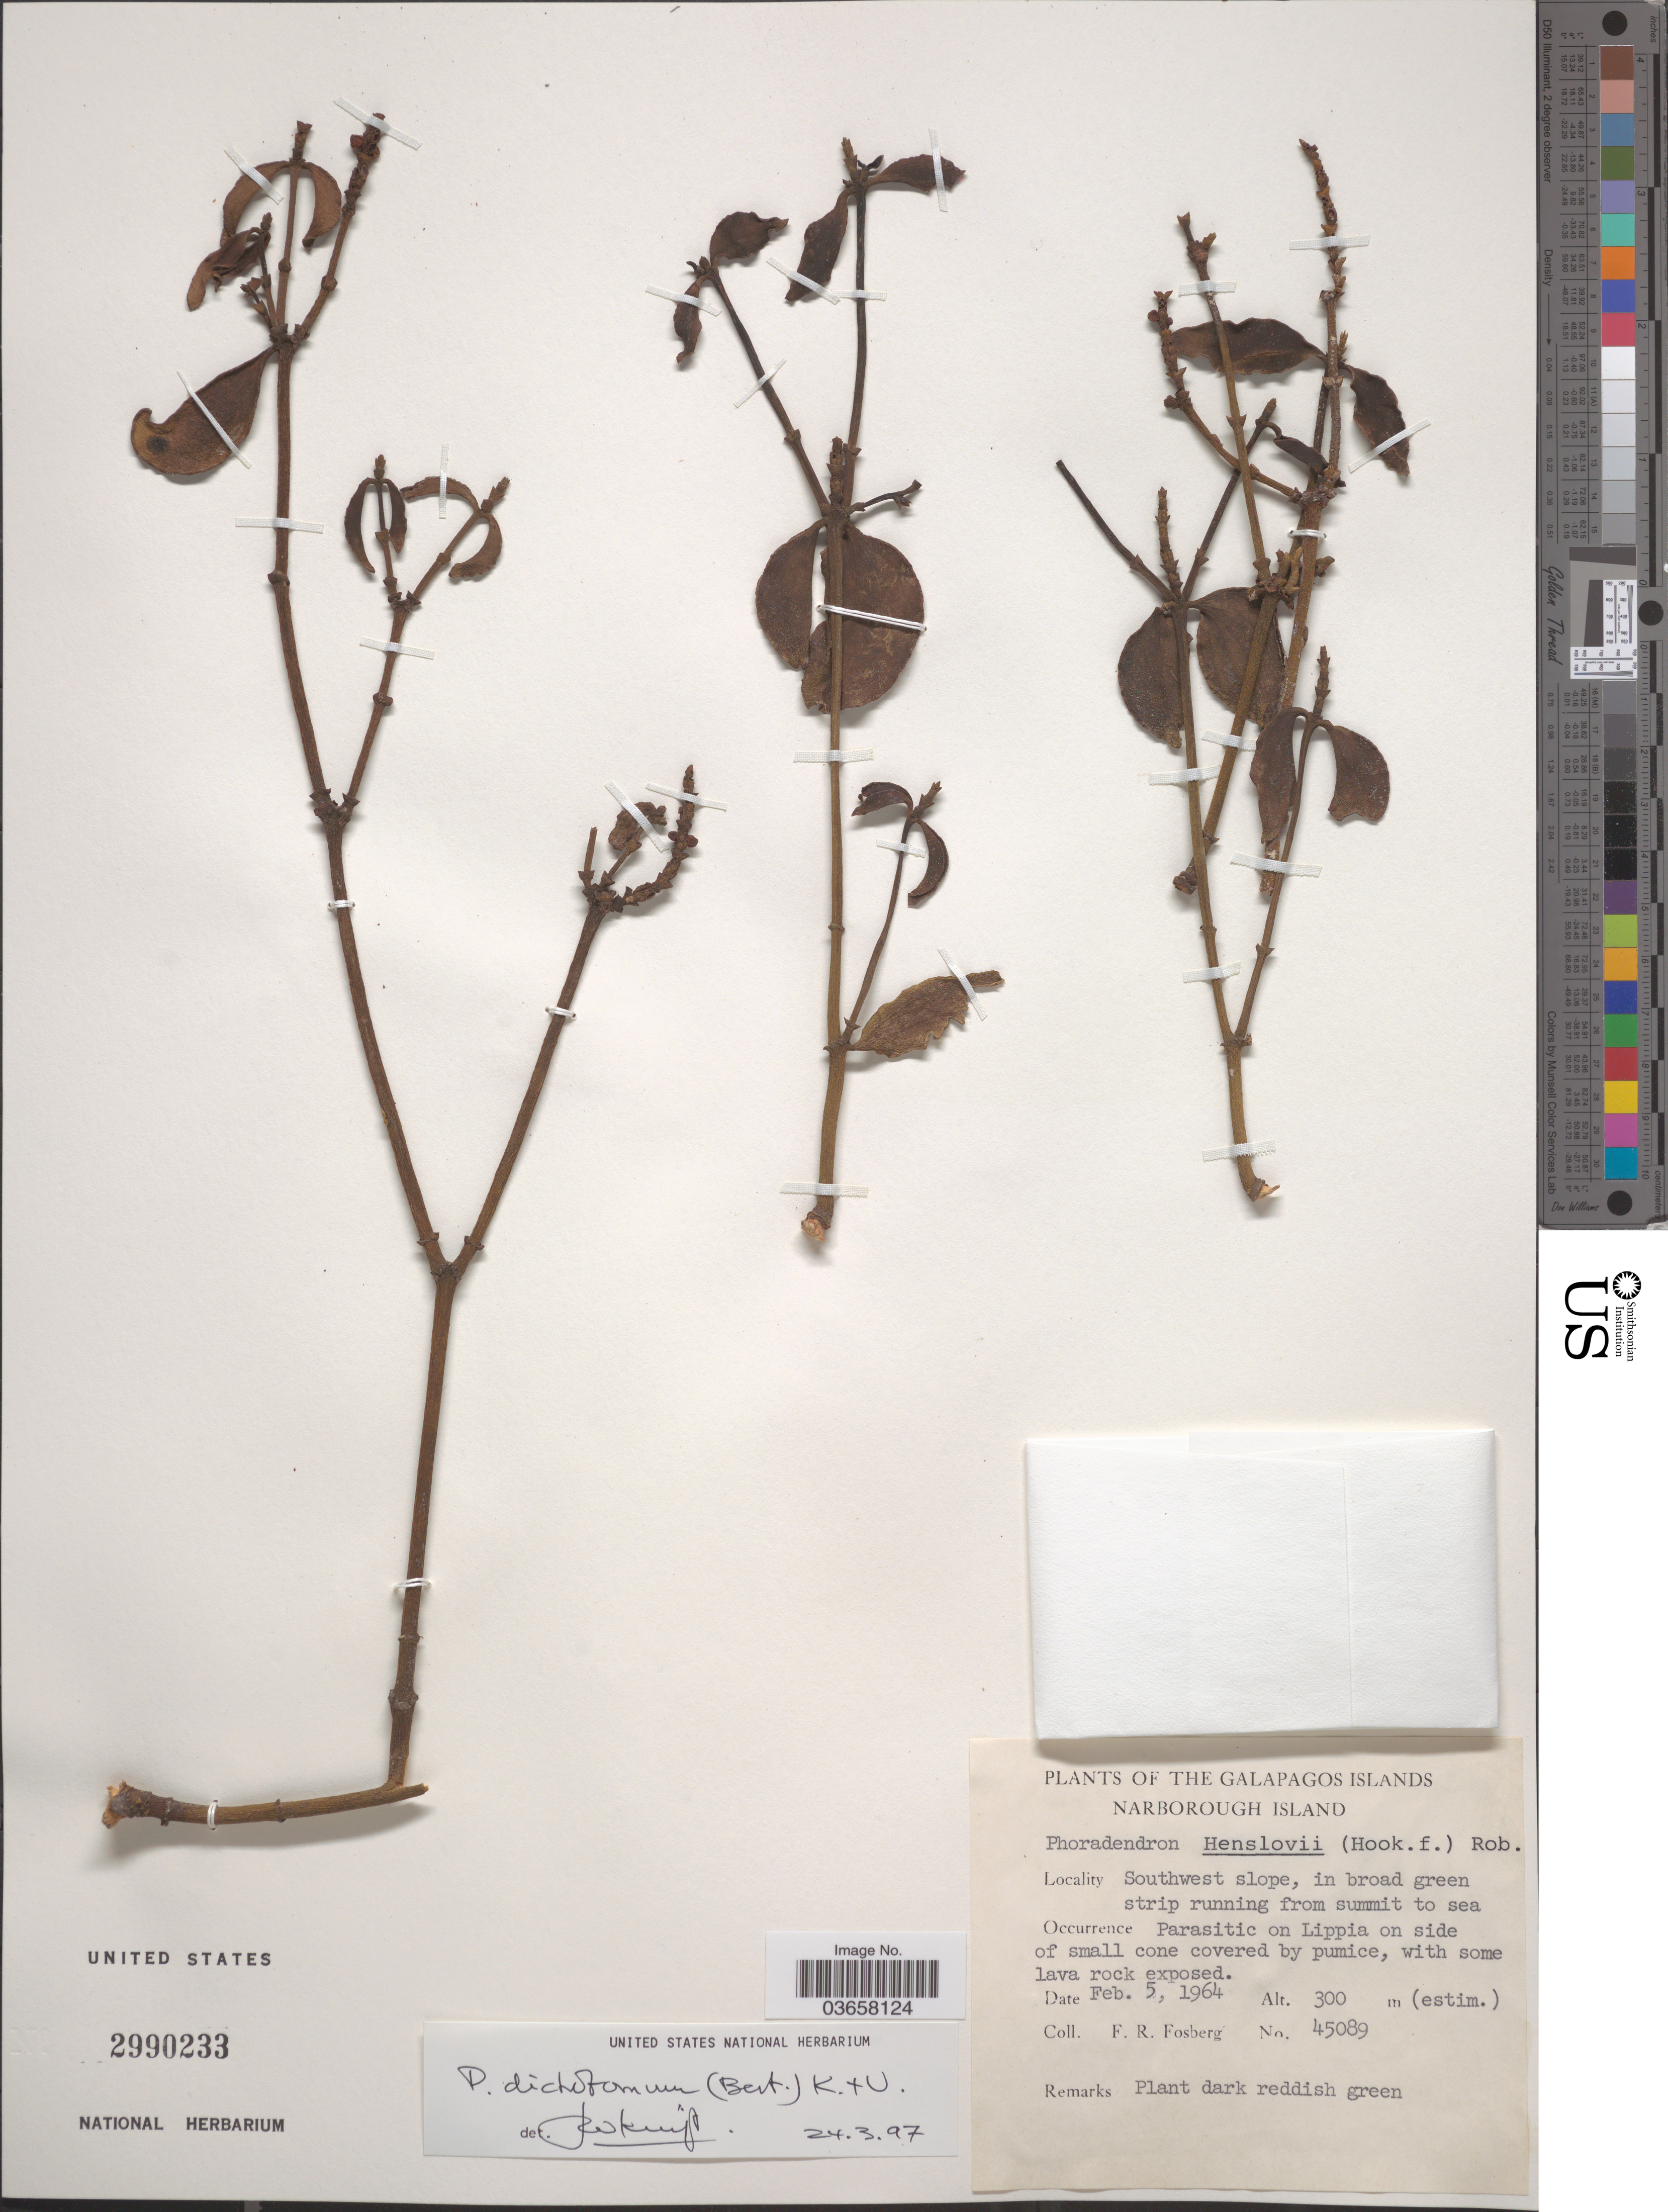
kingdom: Plantae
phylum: Tracheophyta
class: Magnoliopsida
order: Santalales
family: Viscaceae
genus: Phoradendron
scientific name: Phoradendron dichotomum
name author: (D. Don) Ettingsh.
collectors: F. R. Fosberg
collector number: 45089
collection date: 1964-02-05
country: Ecuador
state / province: Colón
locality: The Galapagos Islands. Narborough Island. Southwest slope.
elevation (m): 300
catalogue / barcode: US 2990233